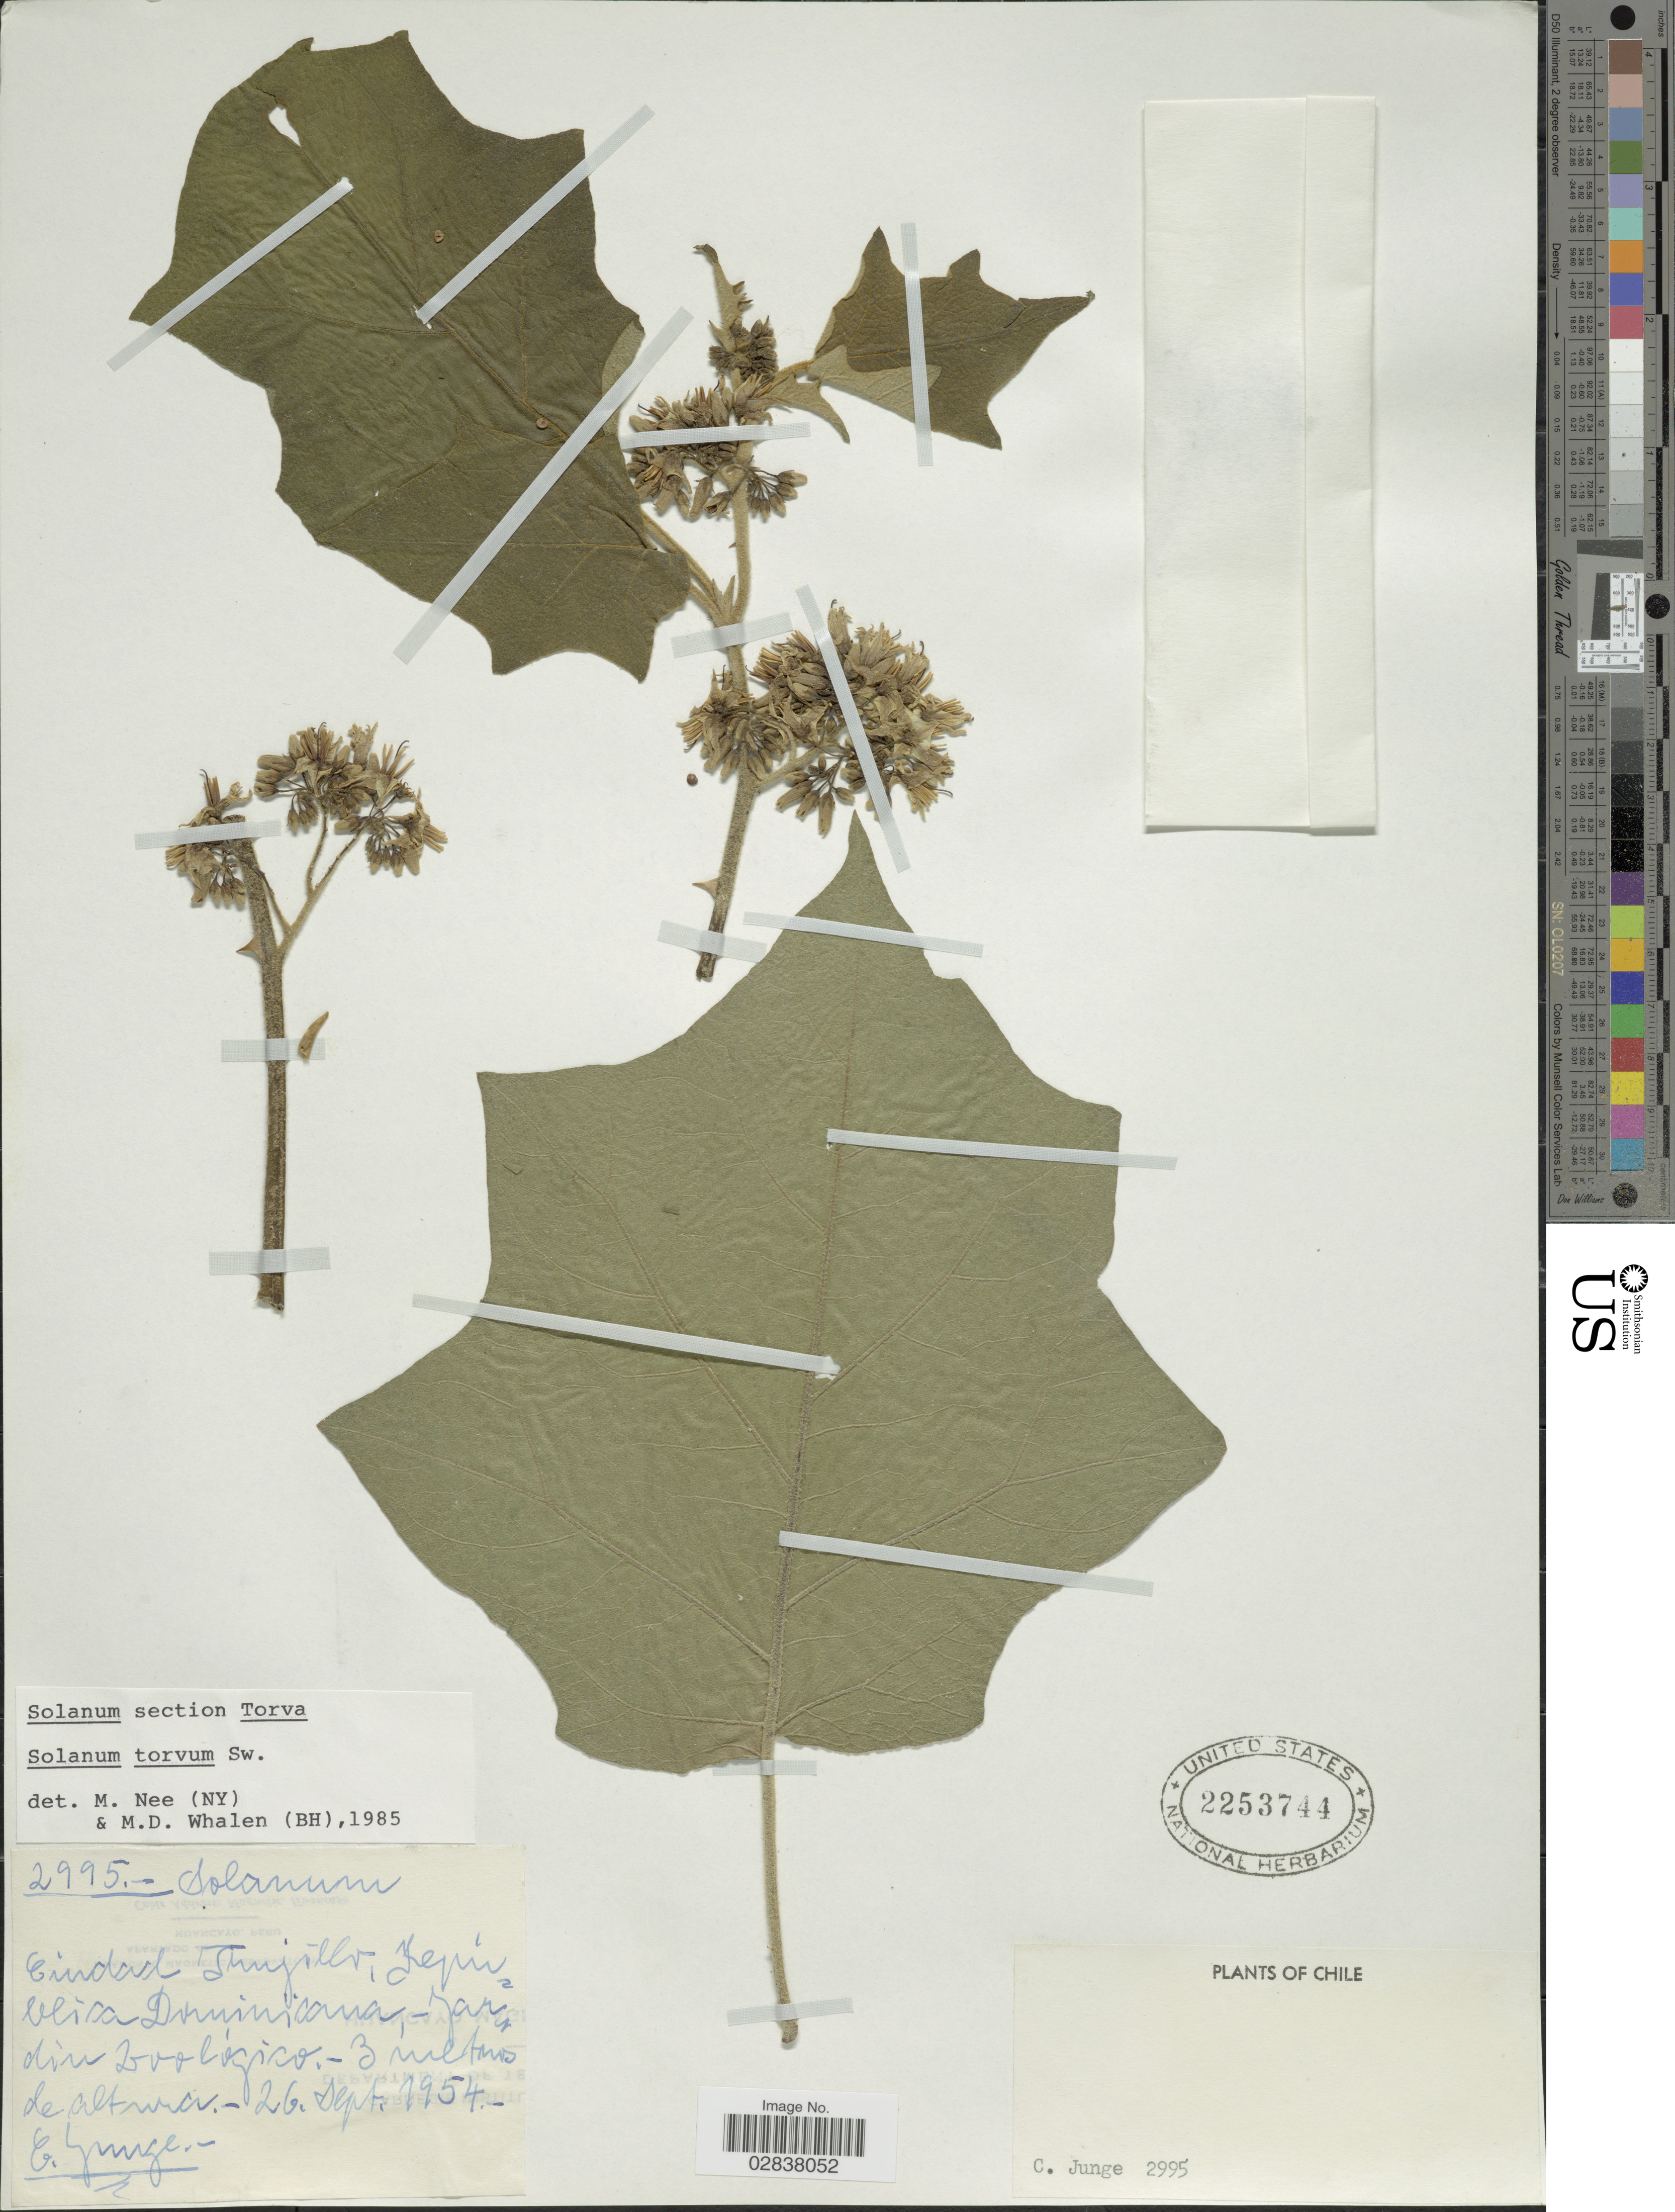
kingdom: Plantae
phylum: Tracheophyta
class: Magnoliopsida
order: Solanales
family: Solanaceae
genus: Solanum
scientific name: Solanum torvum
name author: Sw.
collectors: C. Junge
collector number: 2995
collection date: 1954-09-26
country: Chile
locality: Ciudad Trujillo, Kepin blica Druminaca jardin Zoológico.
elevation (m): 3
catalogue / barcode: US 2253744